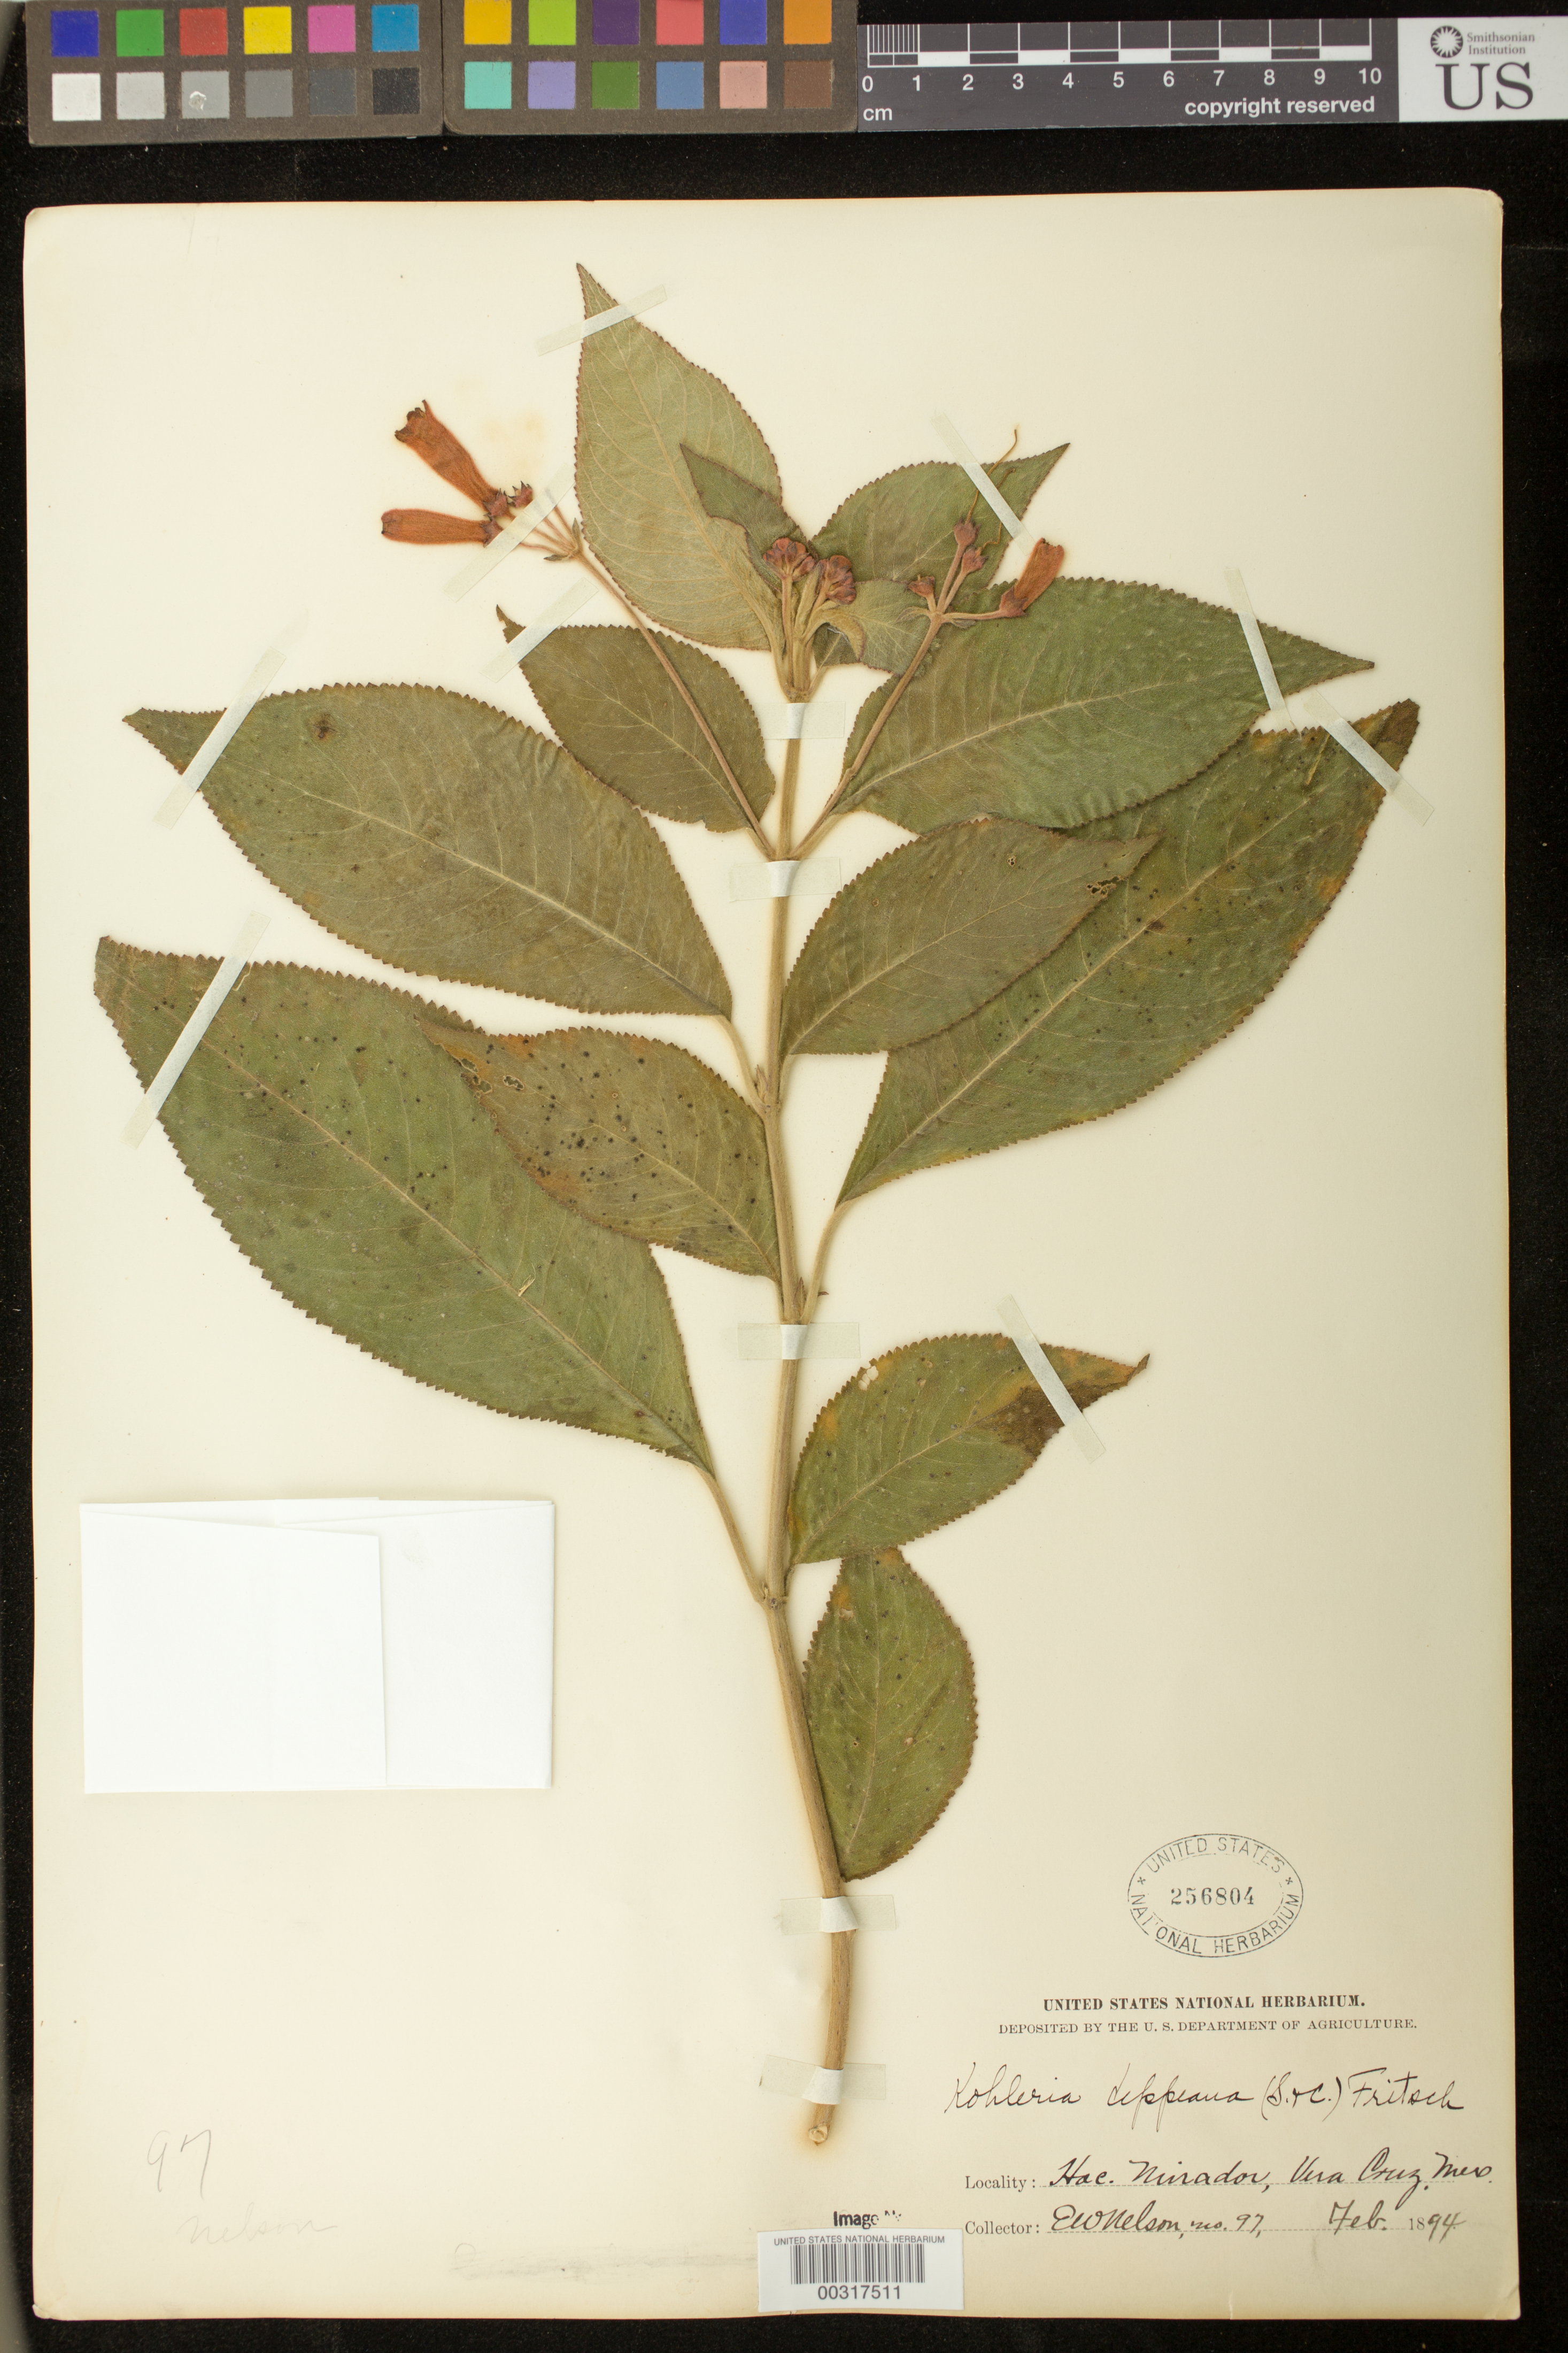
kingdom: Plantae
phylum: Tracheophyta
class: Magnoliopsida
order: Lamiales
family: Gesneriaceae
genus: Moussonia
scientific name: Moussonia deppeana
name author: (Schltdl. & Cham.) Klotzsch ex Hanst.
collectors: E. W. Nelson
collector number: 97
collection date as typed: Feb 1894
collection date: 1894-02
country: Mexico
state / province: Veracruz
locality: Hac. Mirador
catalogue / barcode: US 256804